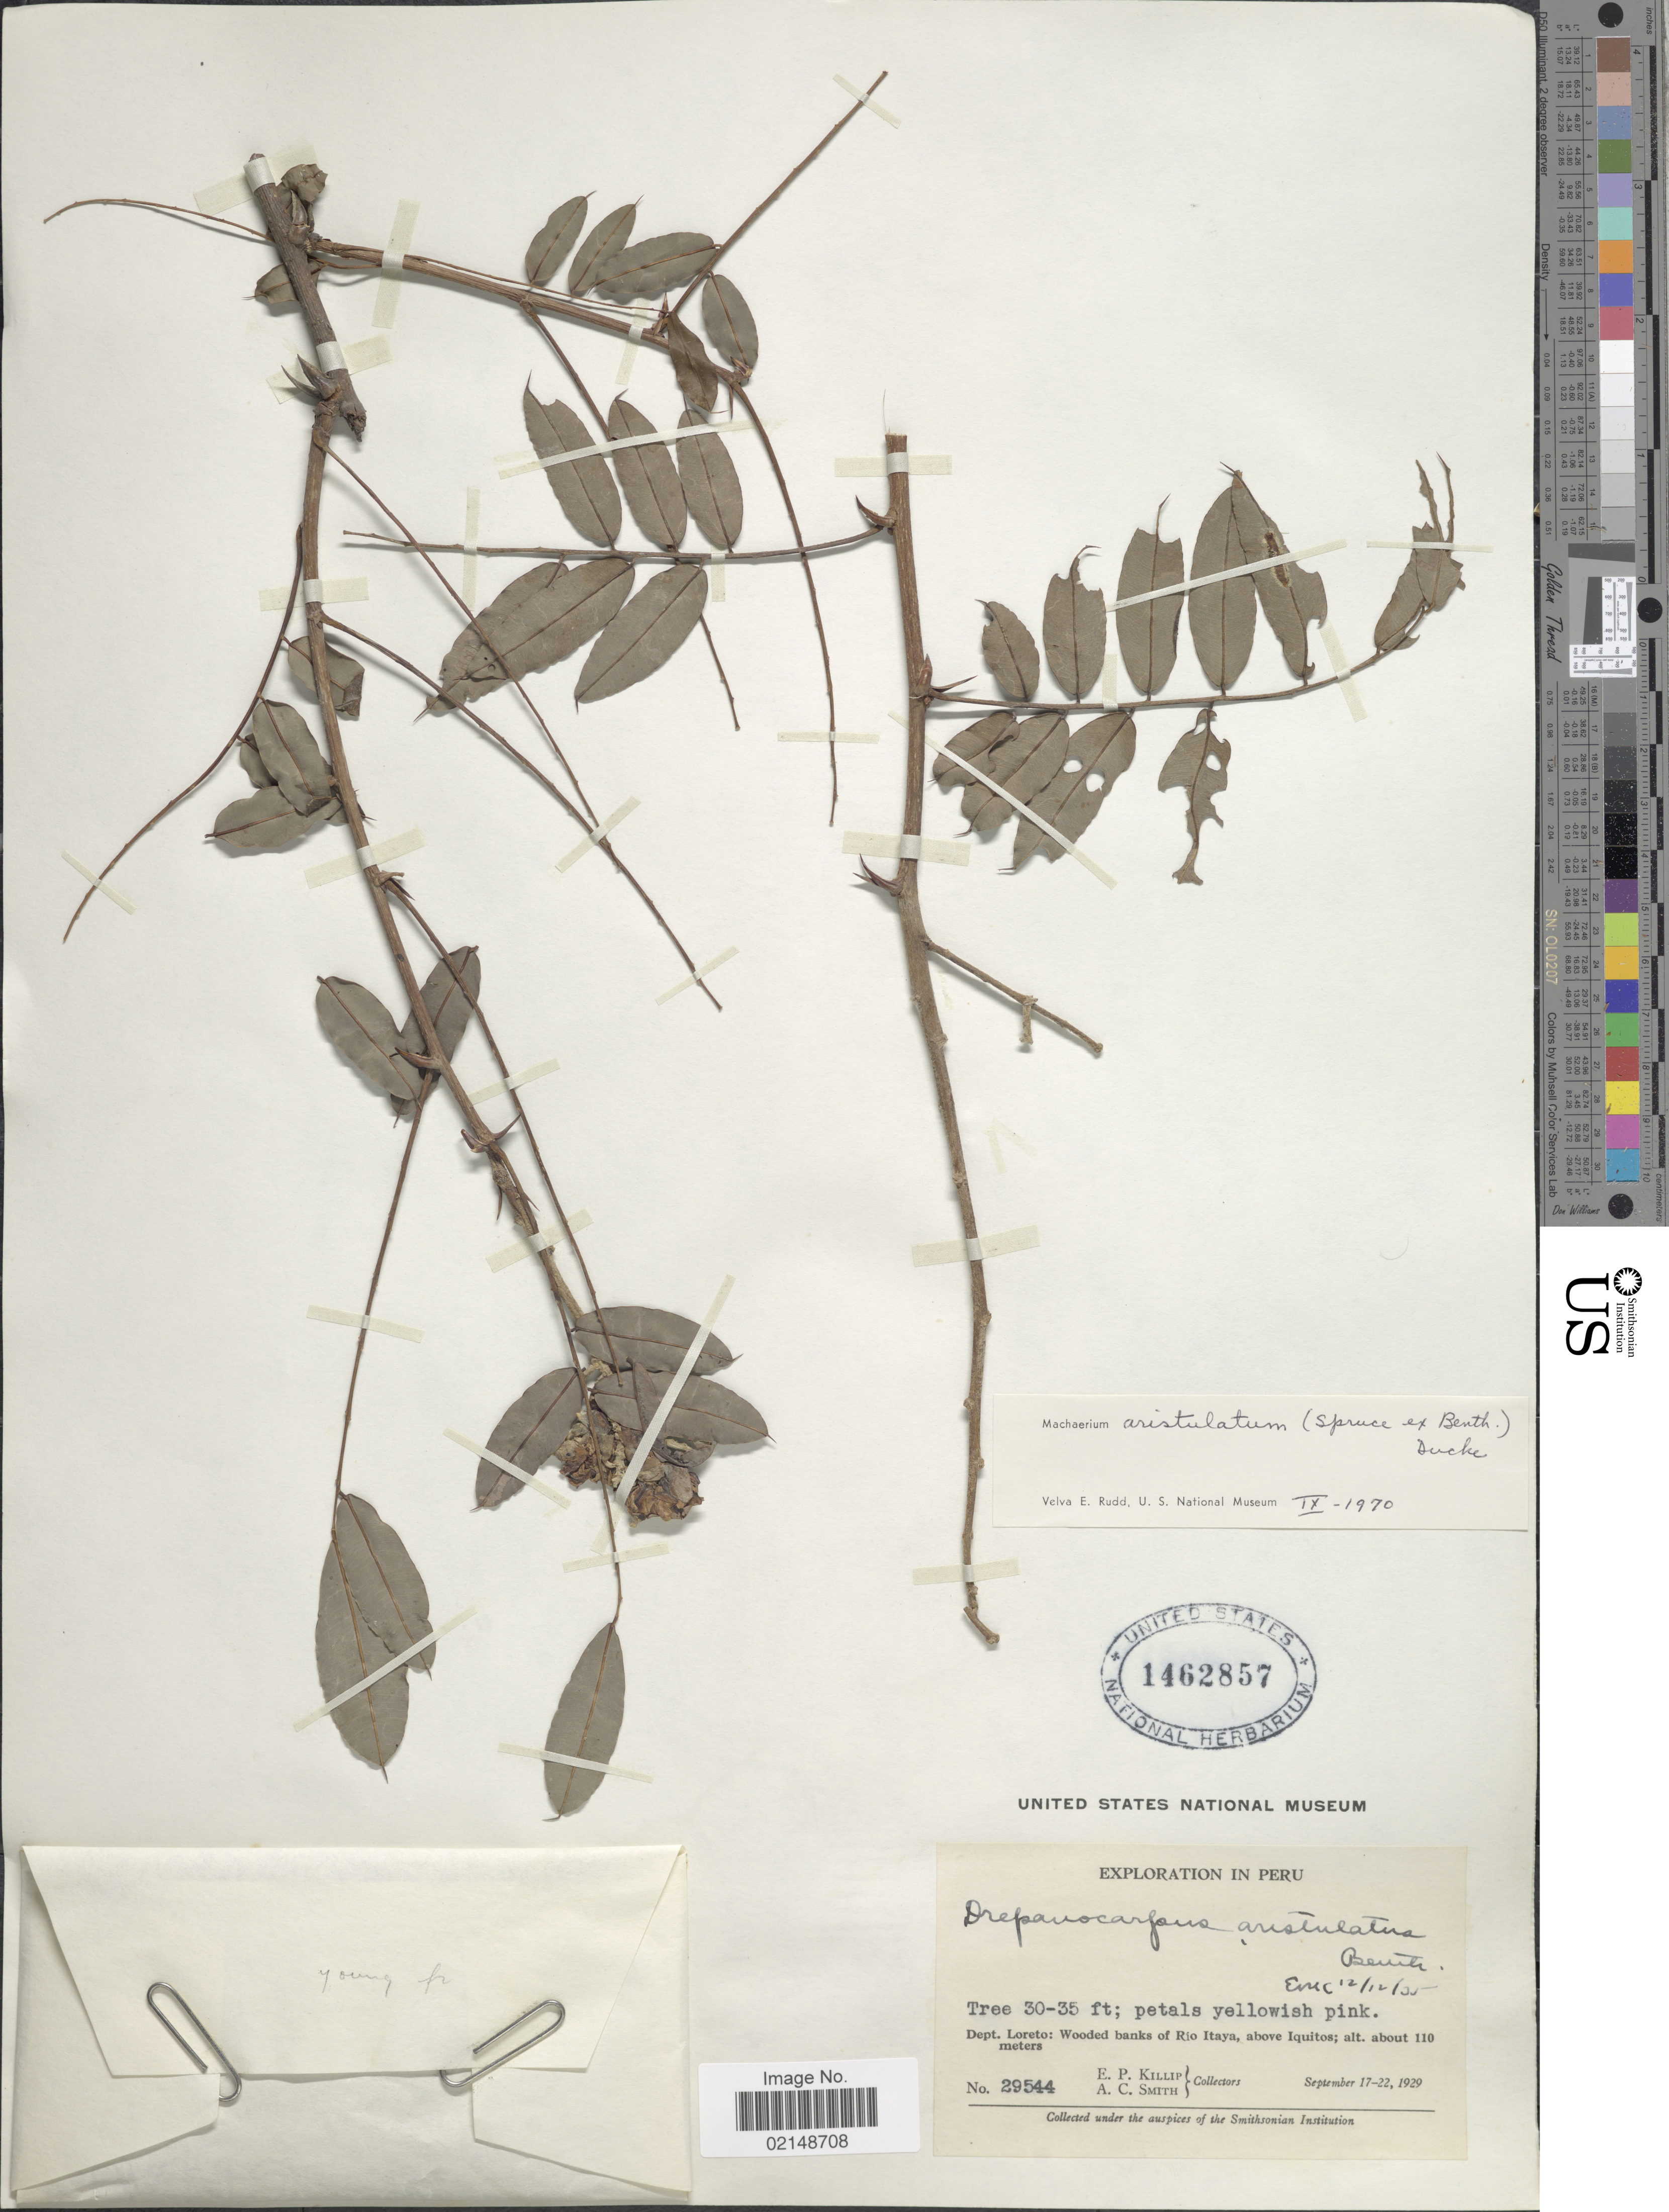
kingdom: Plantae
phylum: Tracheophyta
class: Magnoliopsida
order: Fabales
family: Fabaceae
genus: Machaerium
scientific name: Machaerium aristulatum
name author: (Spruce ex Benth.) Duckee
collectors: E. P. Killip & A. C. Smith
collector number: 29544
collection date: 1929-09-17/1929-09-22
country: Peru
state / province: Loreto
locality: Wooded banks of Rio Itaya, above Iquitos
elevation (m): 110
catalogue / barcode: US 1462857